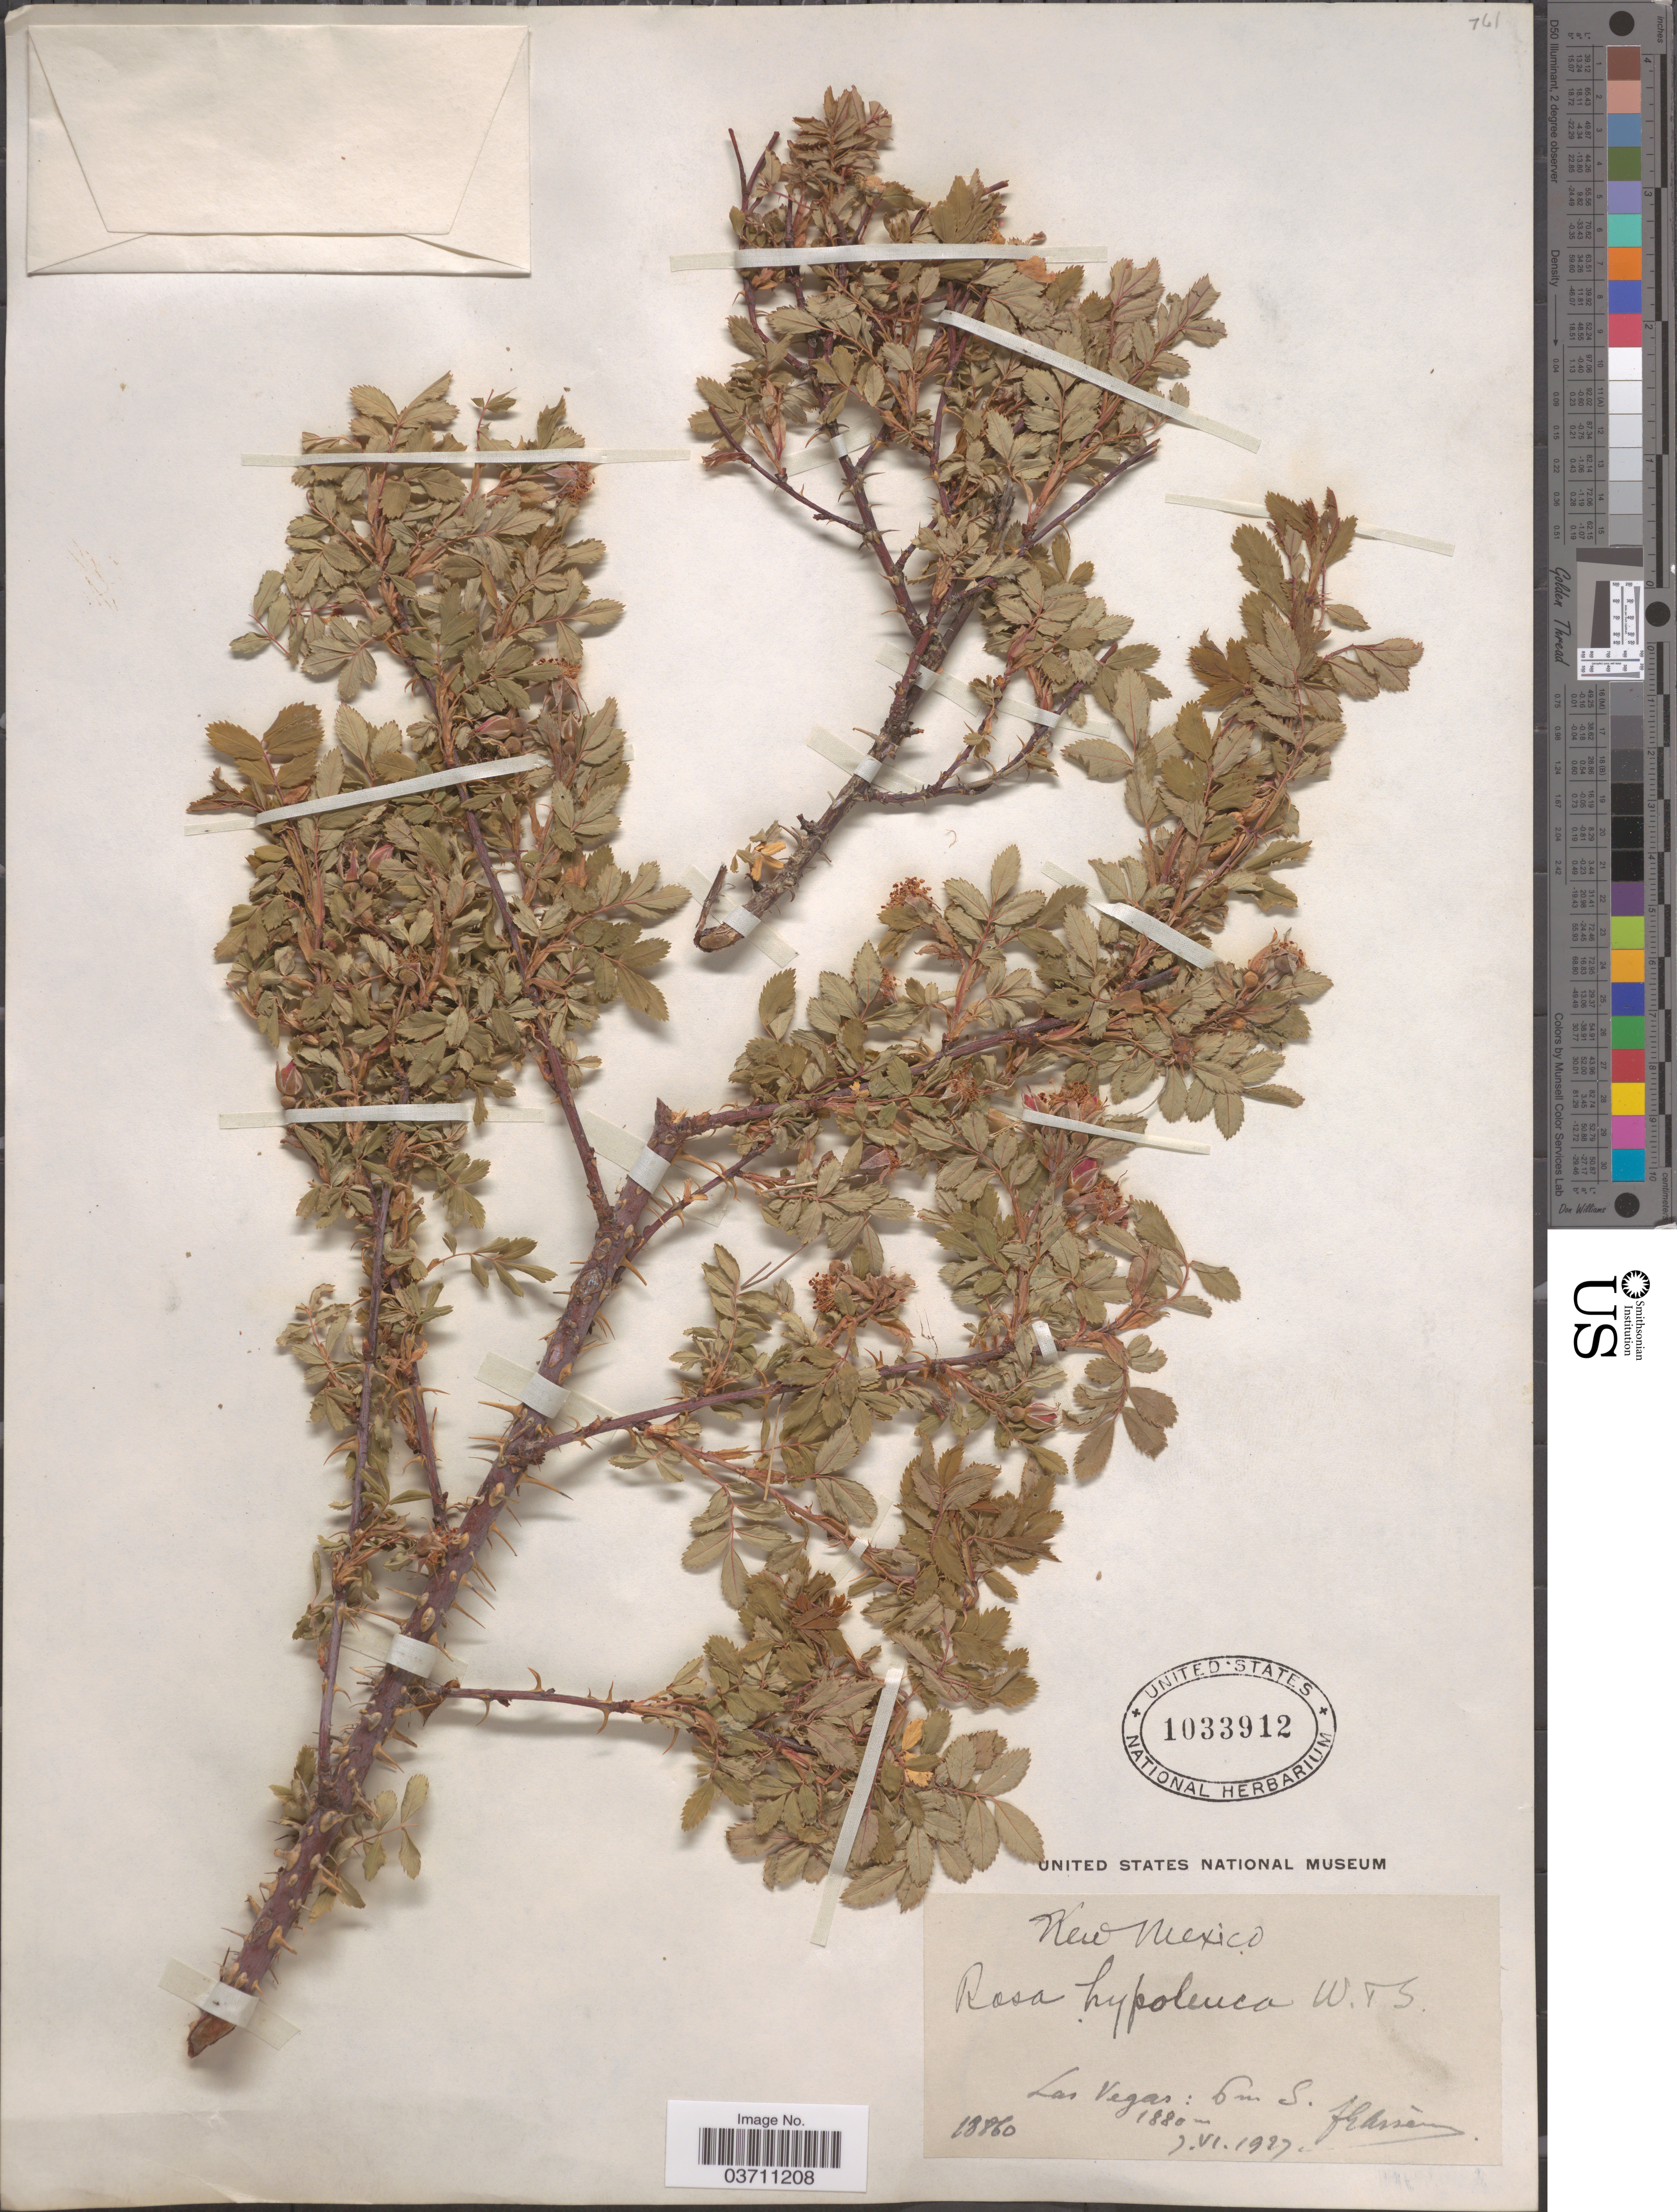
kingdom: Plantae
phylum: Tracheophyta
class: Magnoliopsida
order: Rosales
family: Rosaceae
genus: Rosa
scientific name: Rosa hypoleuca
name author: Wooton & Standl.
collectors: Bro. G. Arsène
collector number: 18860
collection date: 1927-06-07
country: United States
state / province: New Mexico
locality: Las Vegas: 6 m S.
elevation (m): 1880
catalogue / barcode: US 1033912